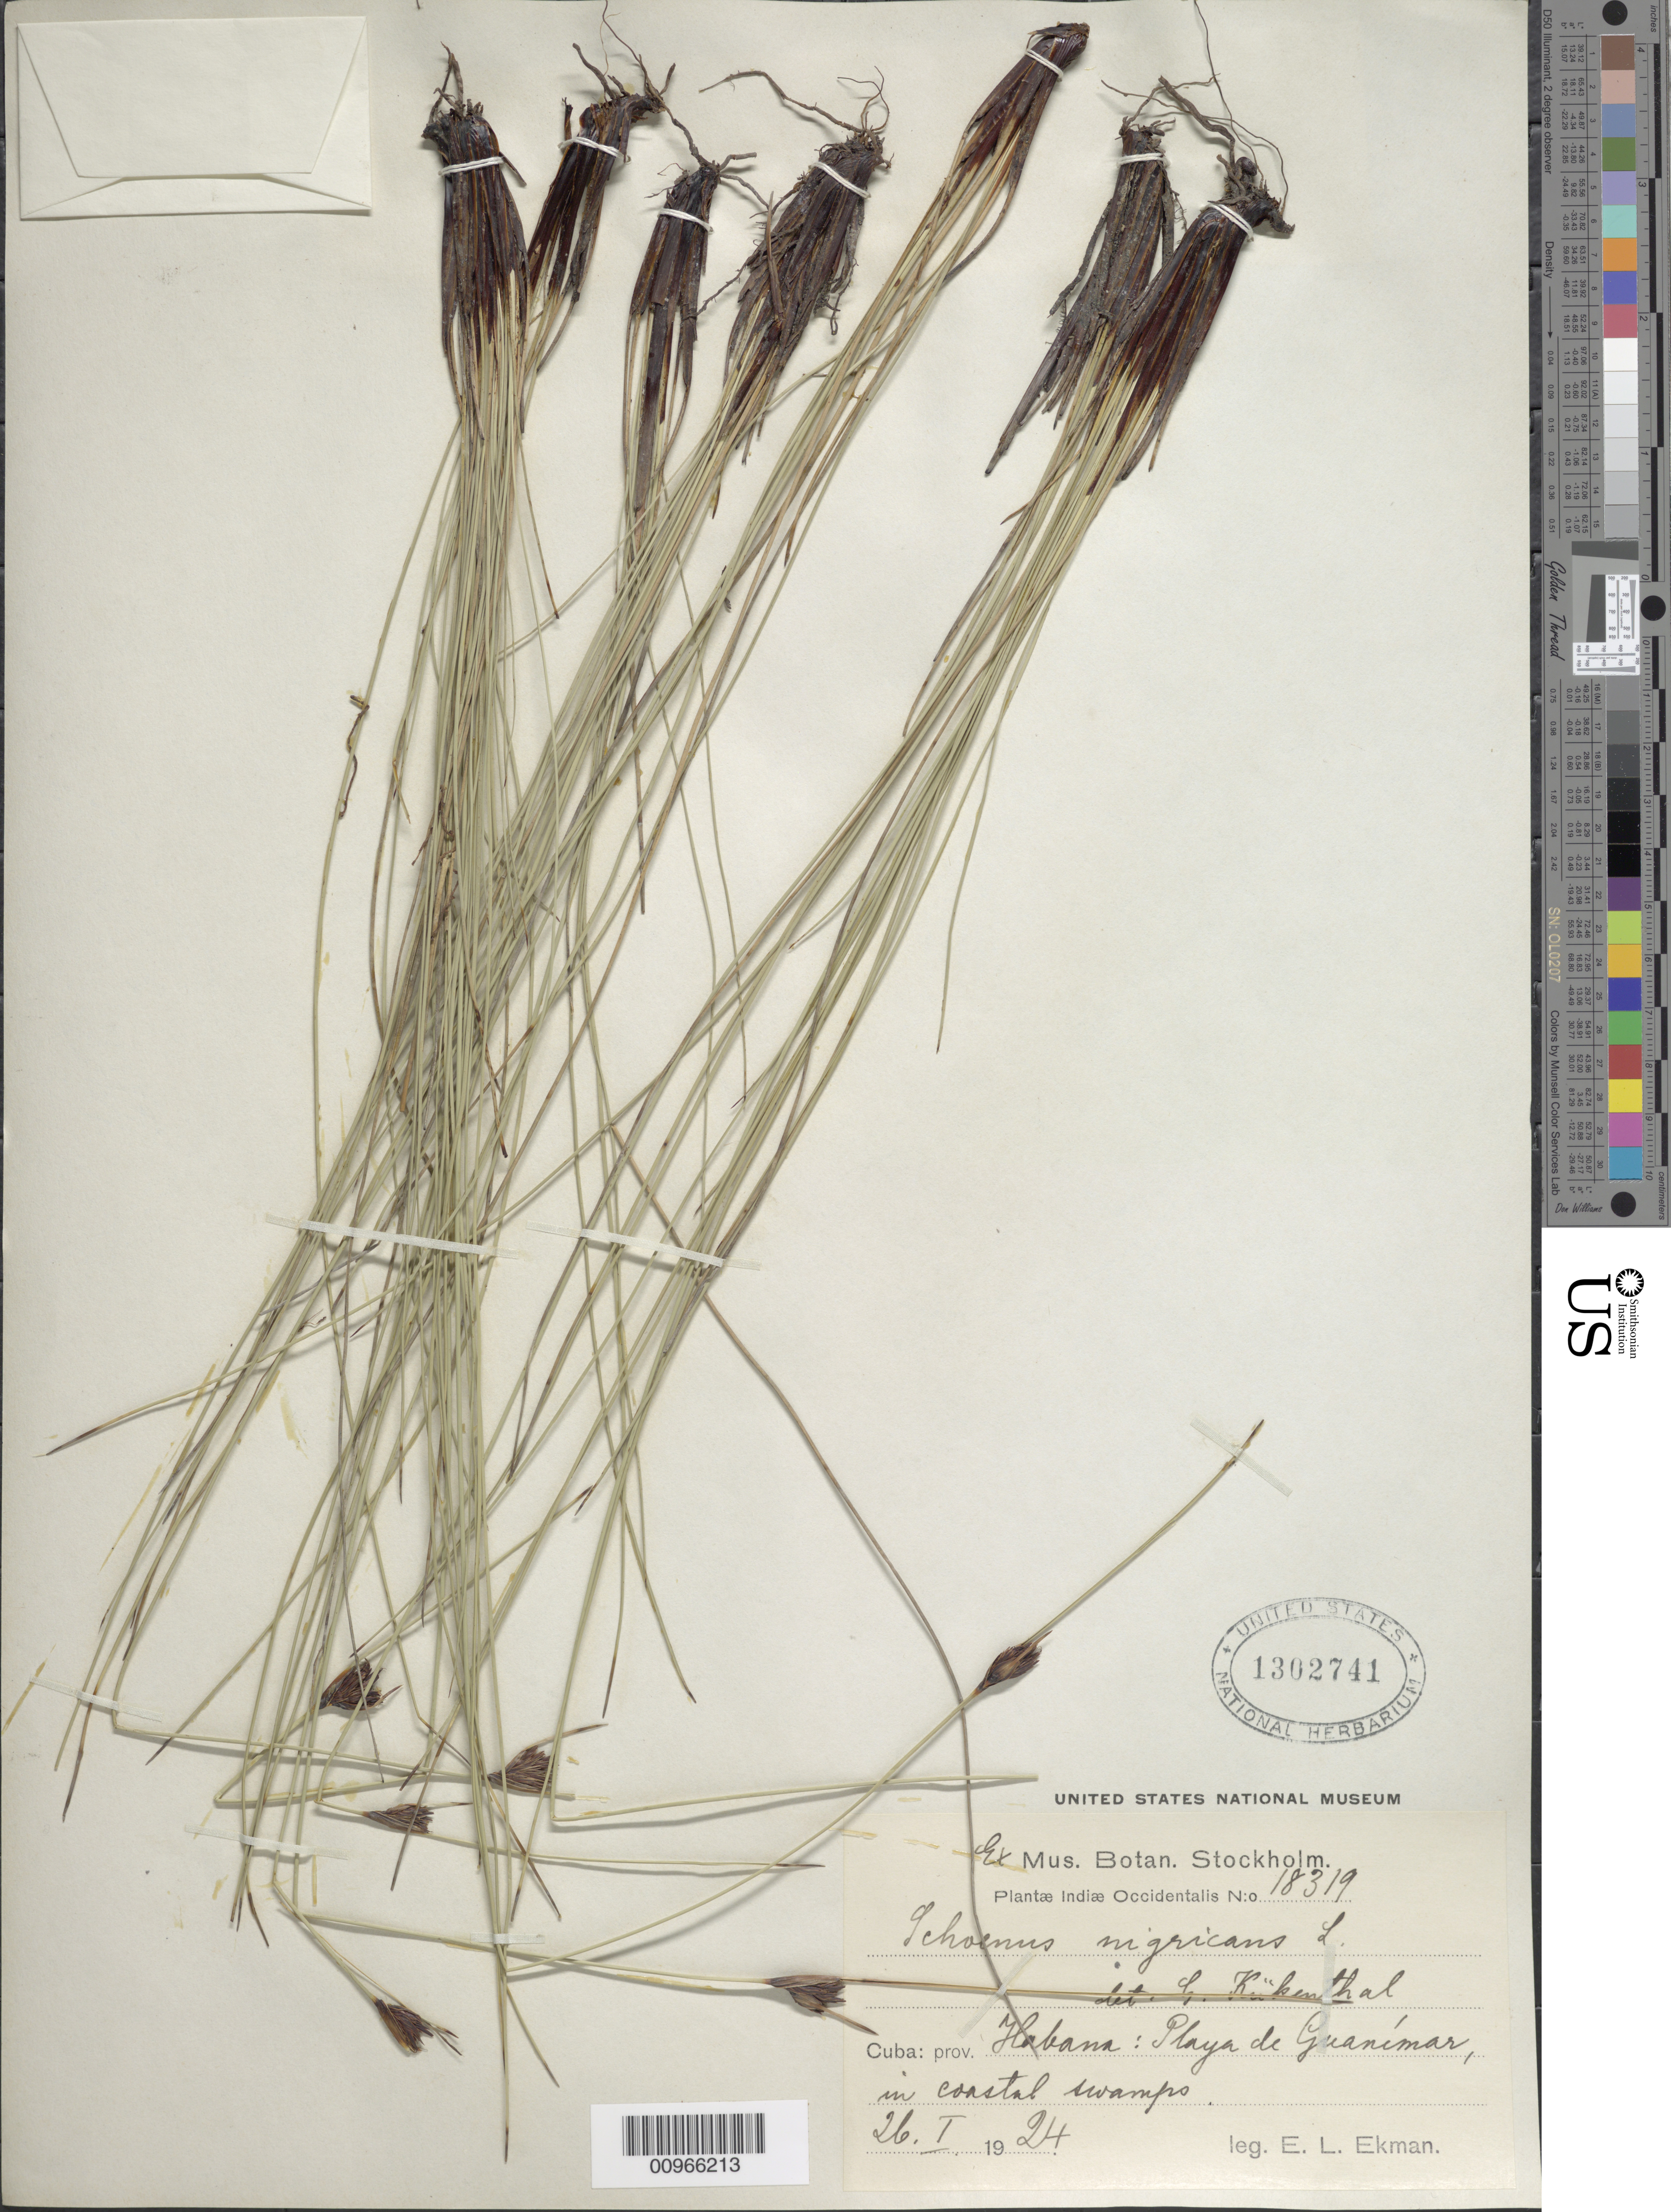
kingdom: Plantae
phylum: Tracheophyta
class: Liliopsida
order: Poales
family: Cyperaceae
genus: Schoenus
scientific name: Schoenus nigricans var. nigricans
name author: L.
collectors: E. L. Ekman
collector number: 18319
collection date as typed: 26 Jan 1924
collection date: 1924-01-26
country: Cuba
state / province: La Habana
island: Cuba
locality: Playa de Guanímar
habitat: In coastal swamps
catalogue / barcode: US 1302741